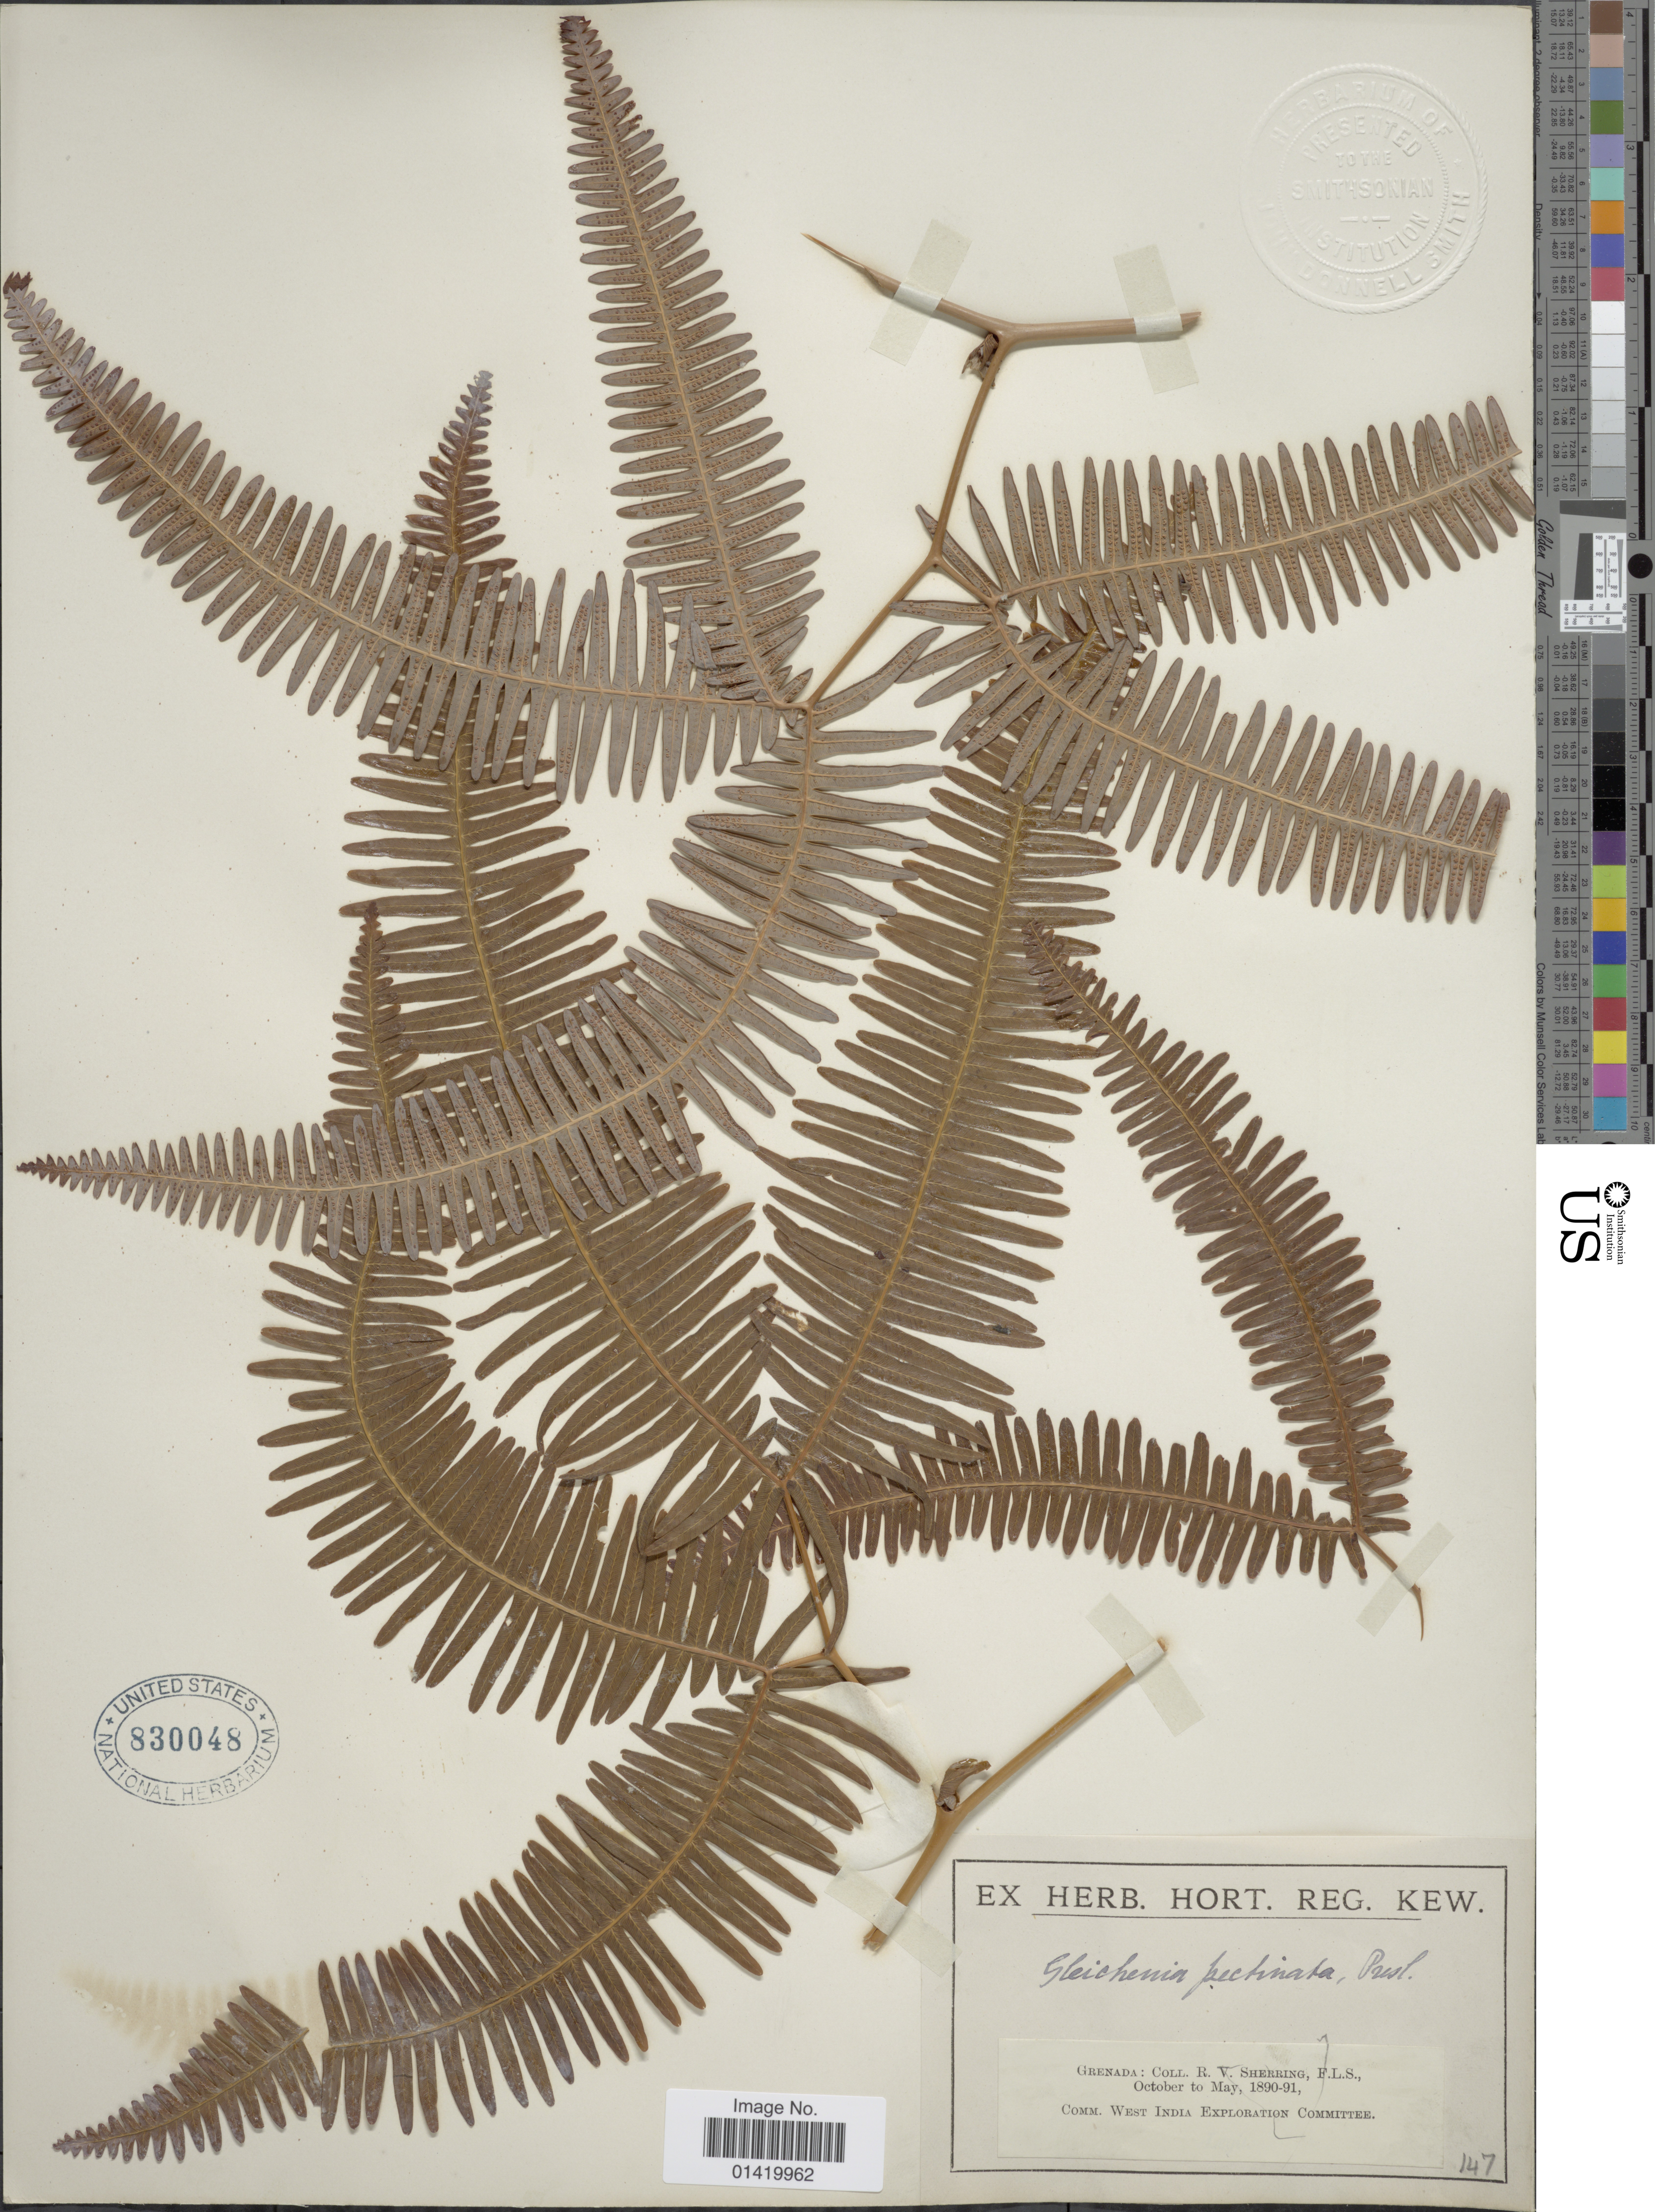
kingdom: Plantae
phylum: Tracheophyta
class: Polypodiopsida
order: Gleicheniales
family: Gleicheniaceae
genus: Gleichenella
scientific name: Gleichenella pectinata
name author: (Willd.) Ching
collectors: R. Sherring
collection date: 1890-10/1891-05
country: Grenada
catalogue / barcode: US 830048